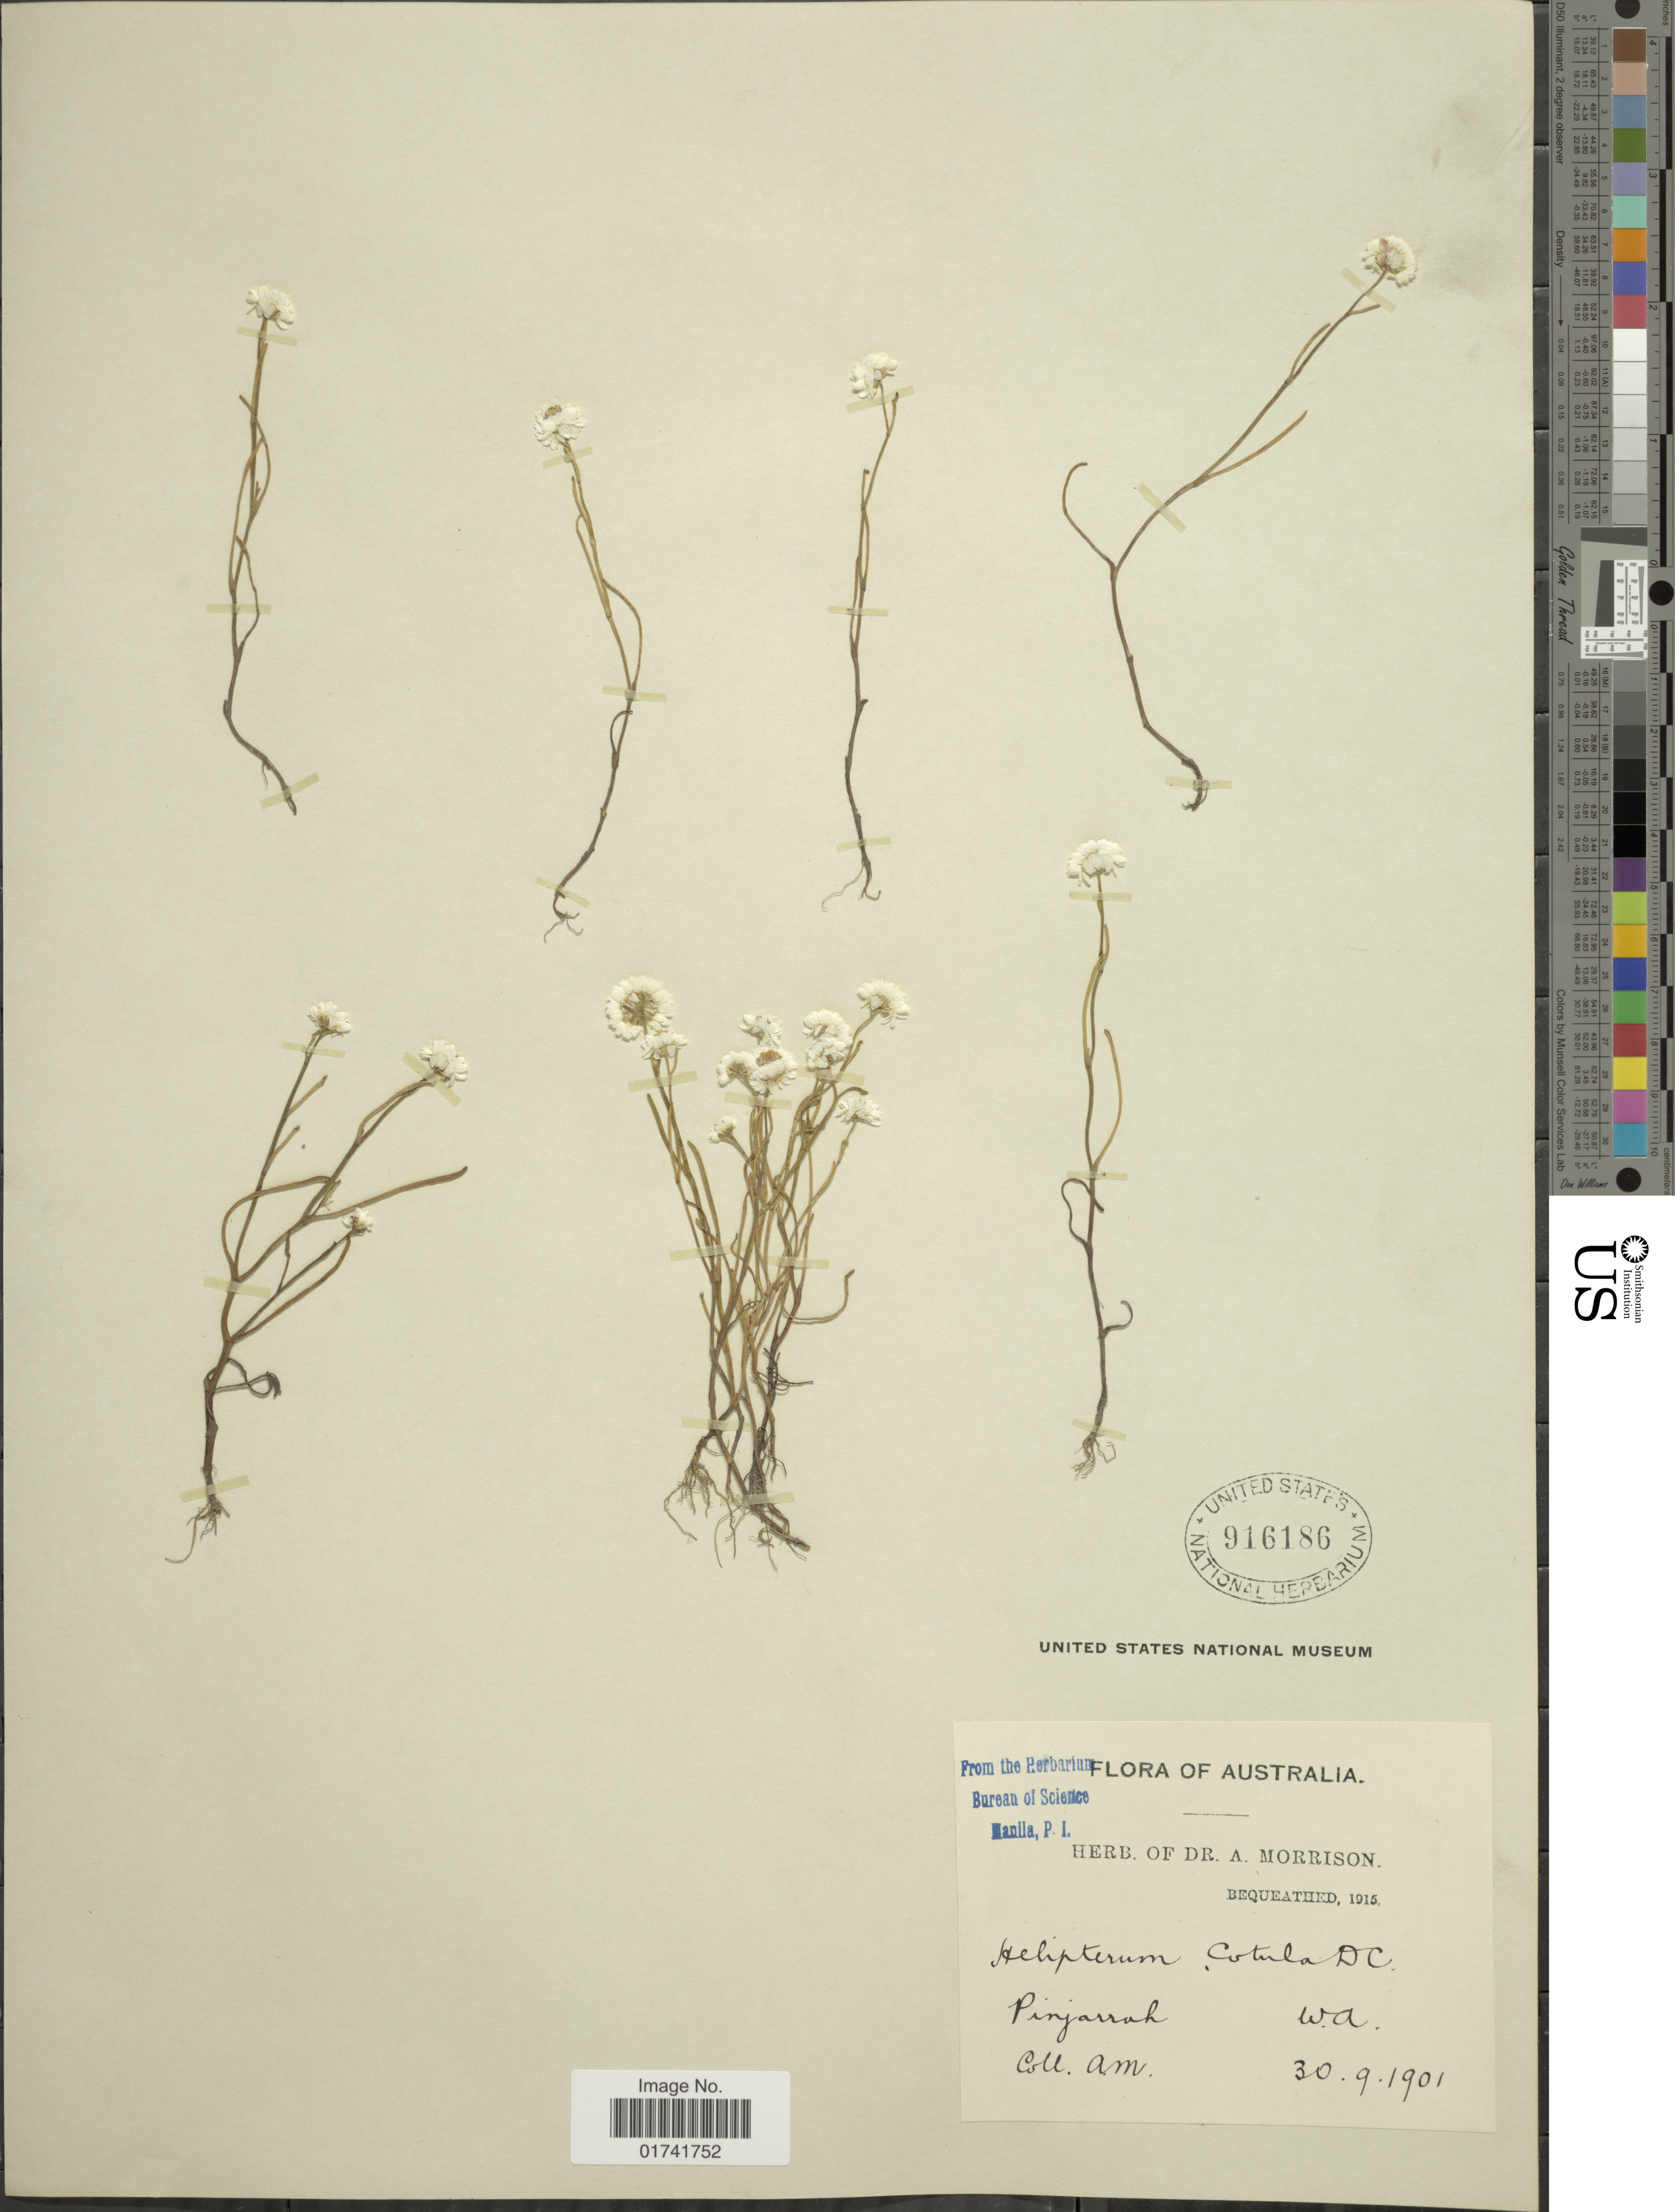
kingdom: Plantae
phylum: Tracheophyta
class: Magnoliopsida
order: Asterales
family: Asteraceae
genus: Hyalosperma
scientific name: Hyalosperma cotula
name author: (Benth.) Paul G. Wilson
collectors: A. Morrison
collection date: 1901-09-30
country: Australia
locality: Pinjarrah, W. A.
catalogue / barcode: US 916186